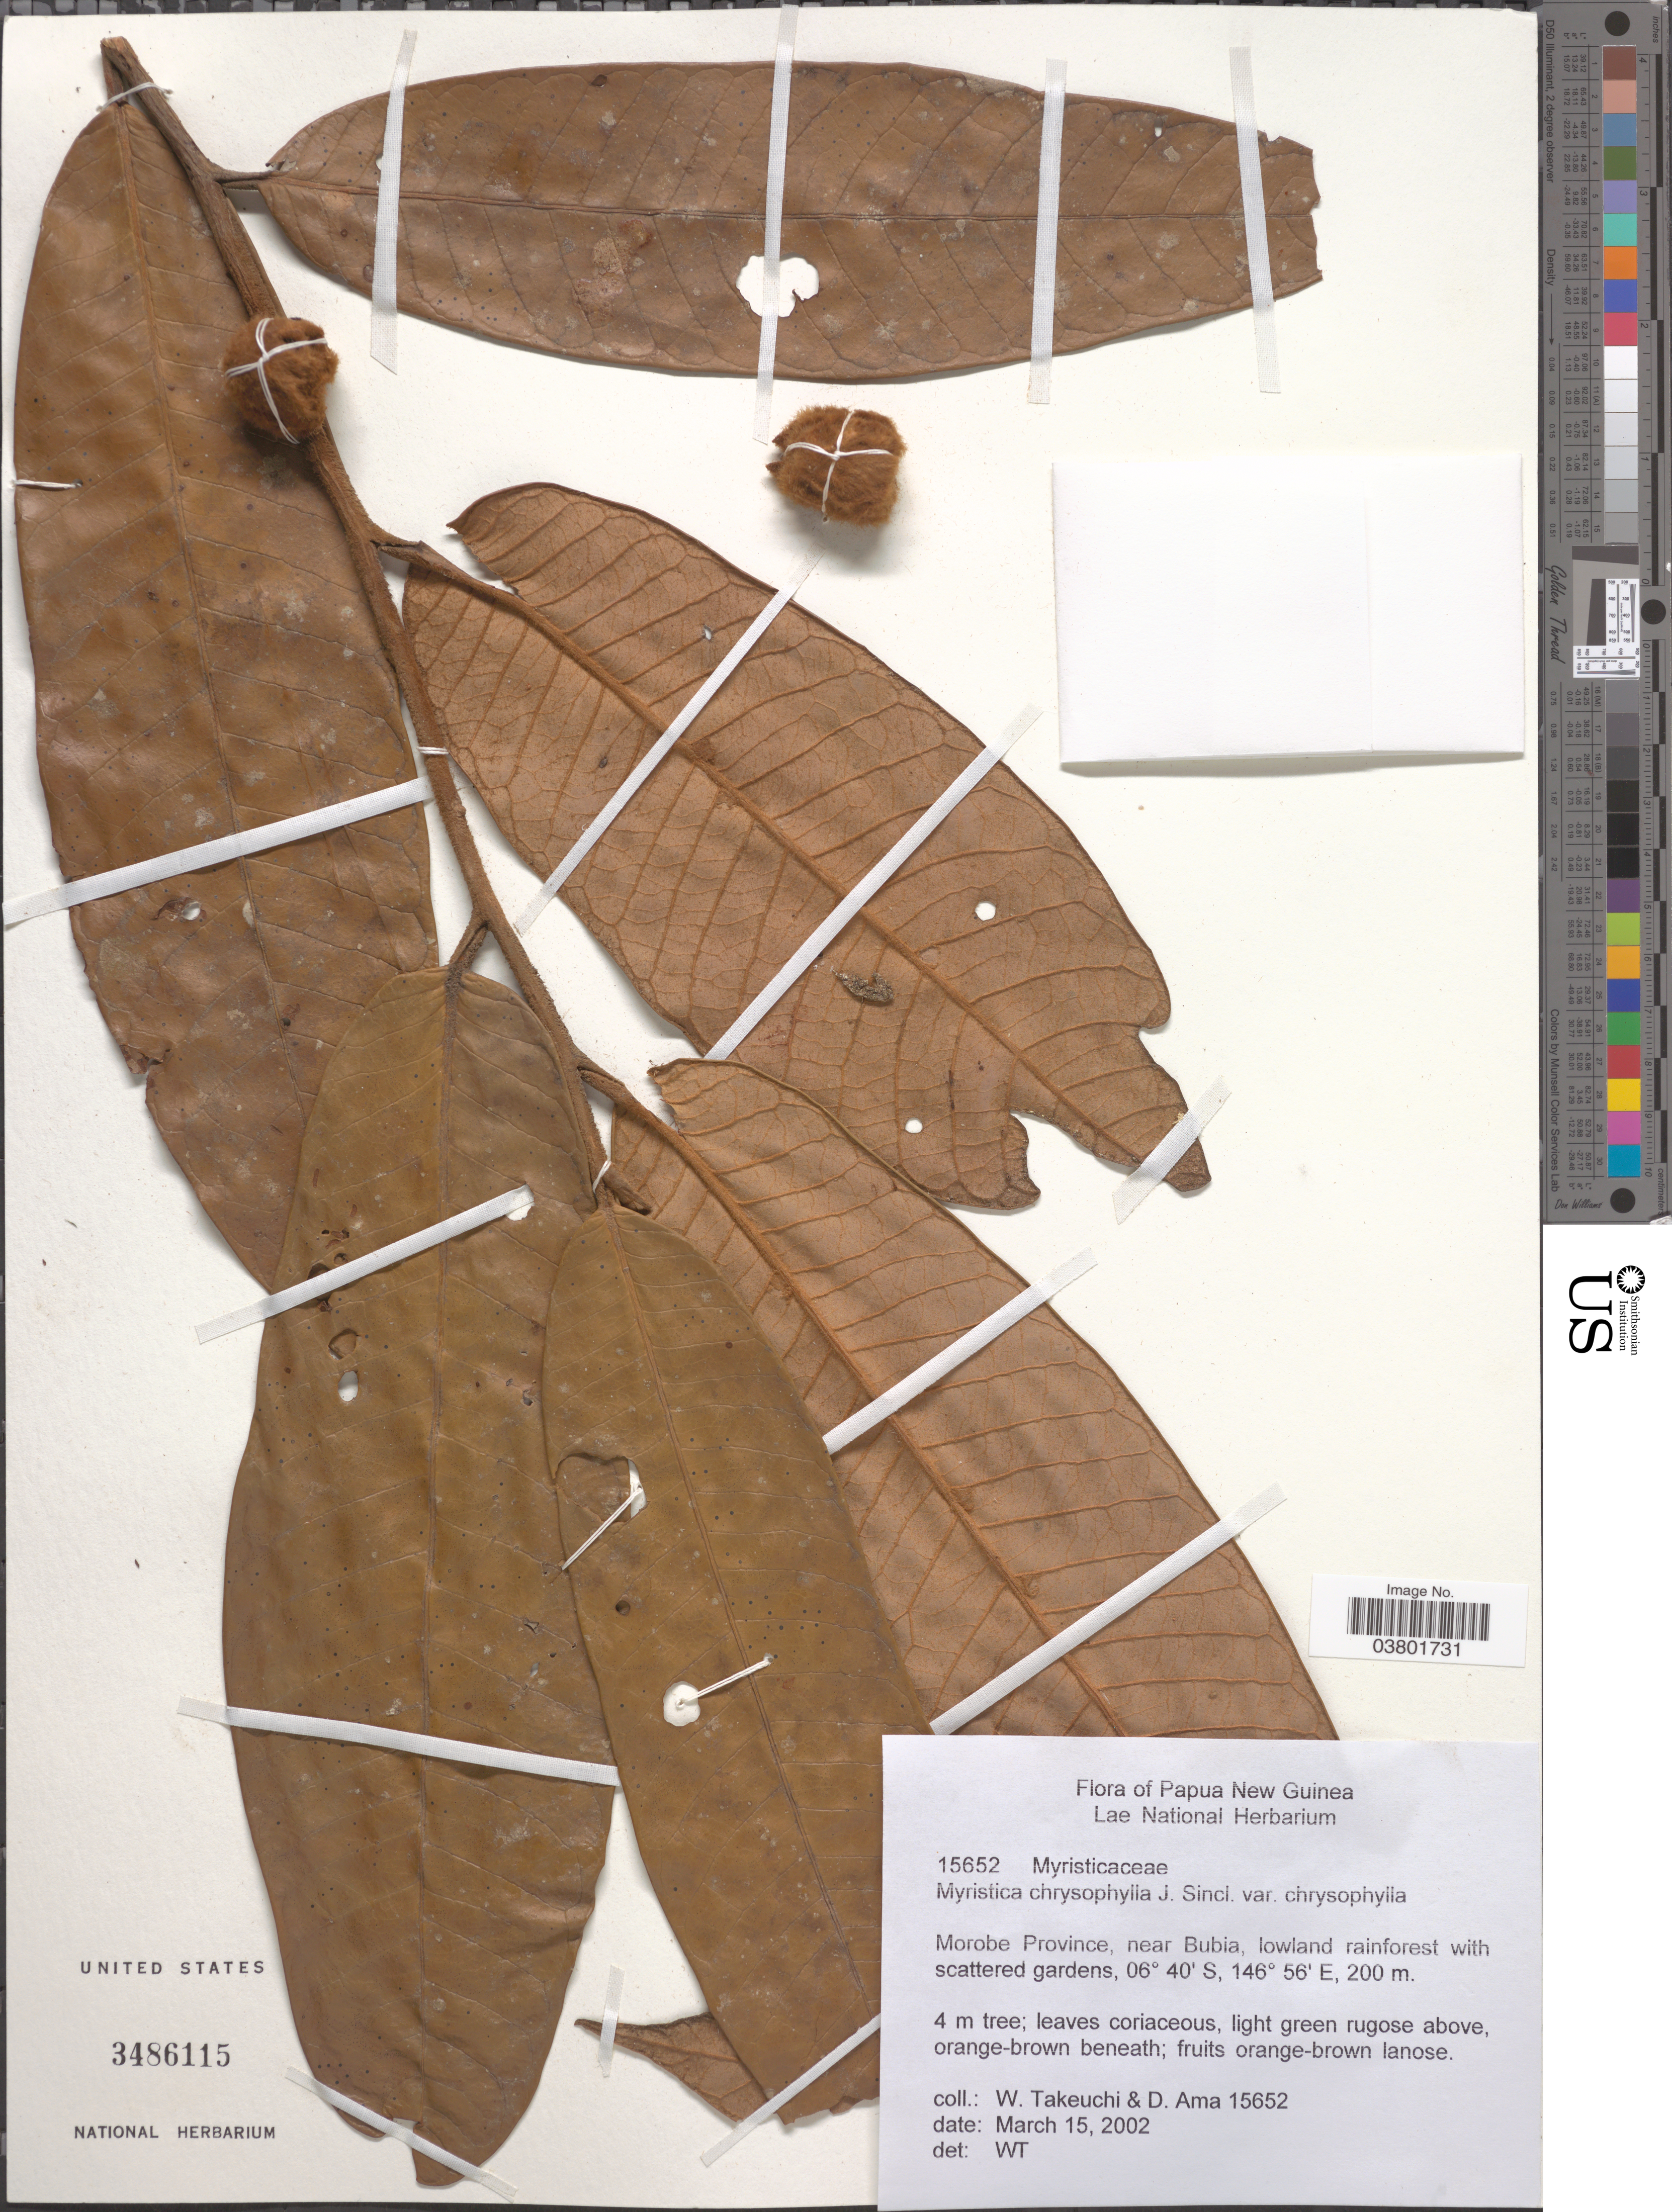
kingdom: Plantae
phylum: Tracheophyta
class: Magnoliopsida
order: Magnoliales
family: Myristicaceae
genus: Myristica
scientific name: Myristica chrysophylla var. chrysophylla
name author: J. Sinclair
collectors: W. Takeuchi & D. Ama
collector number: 15652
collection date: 2002-03-15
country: Papua New Guinea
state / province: Morobe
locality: Near Bubia, lowland rainforest with scattered gardens.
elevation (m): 200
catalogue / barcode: US 3486115